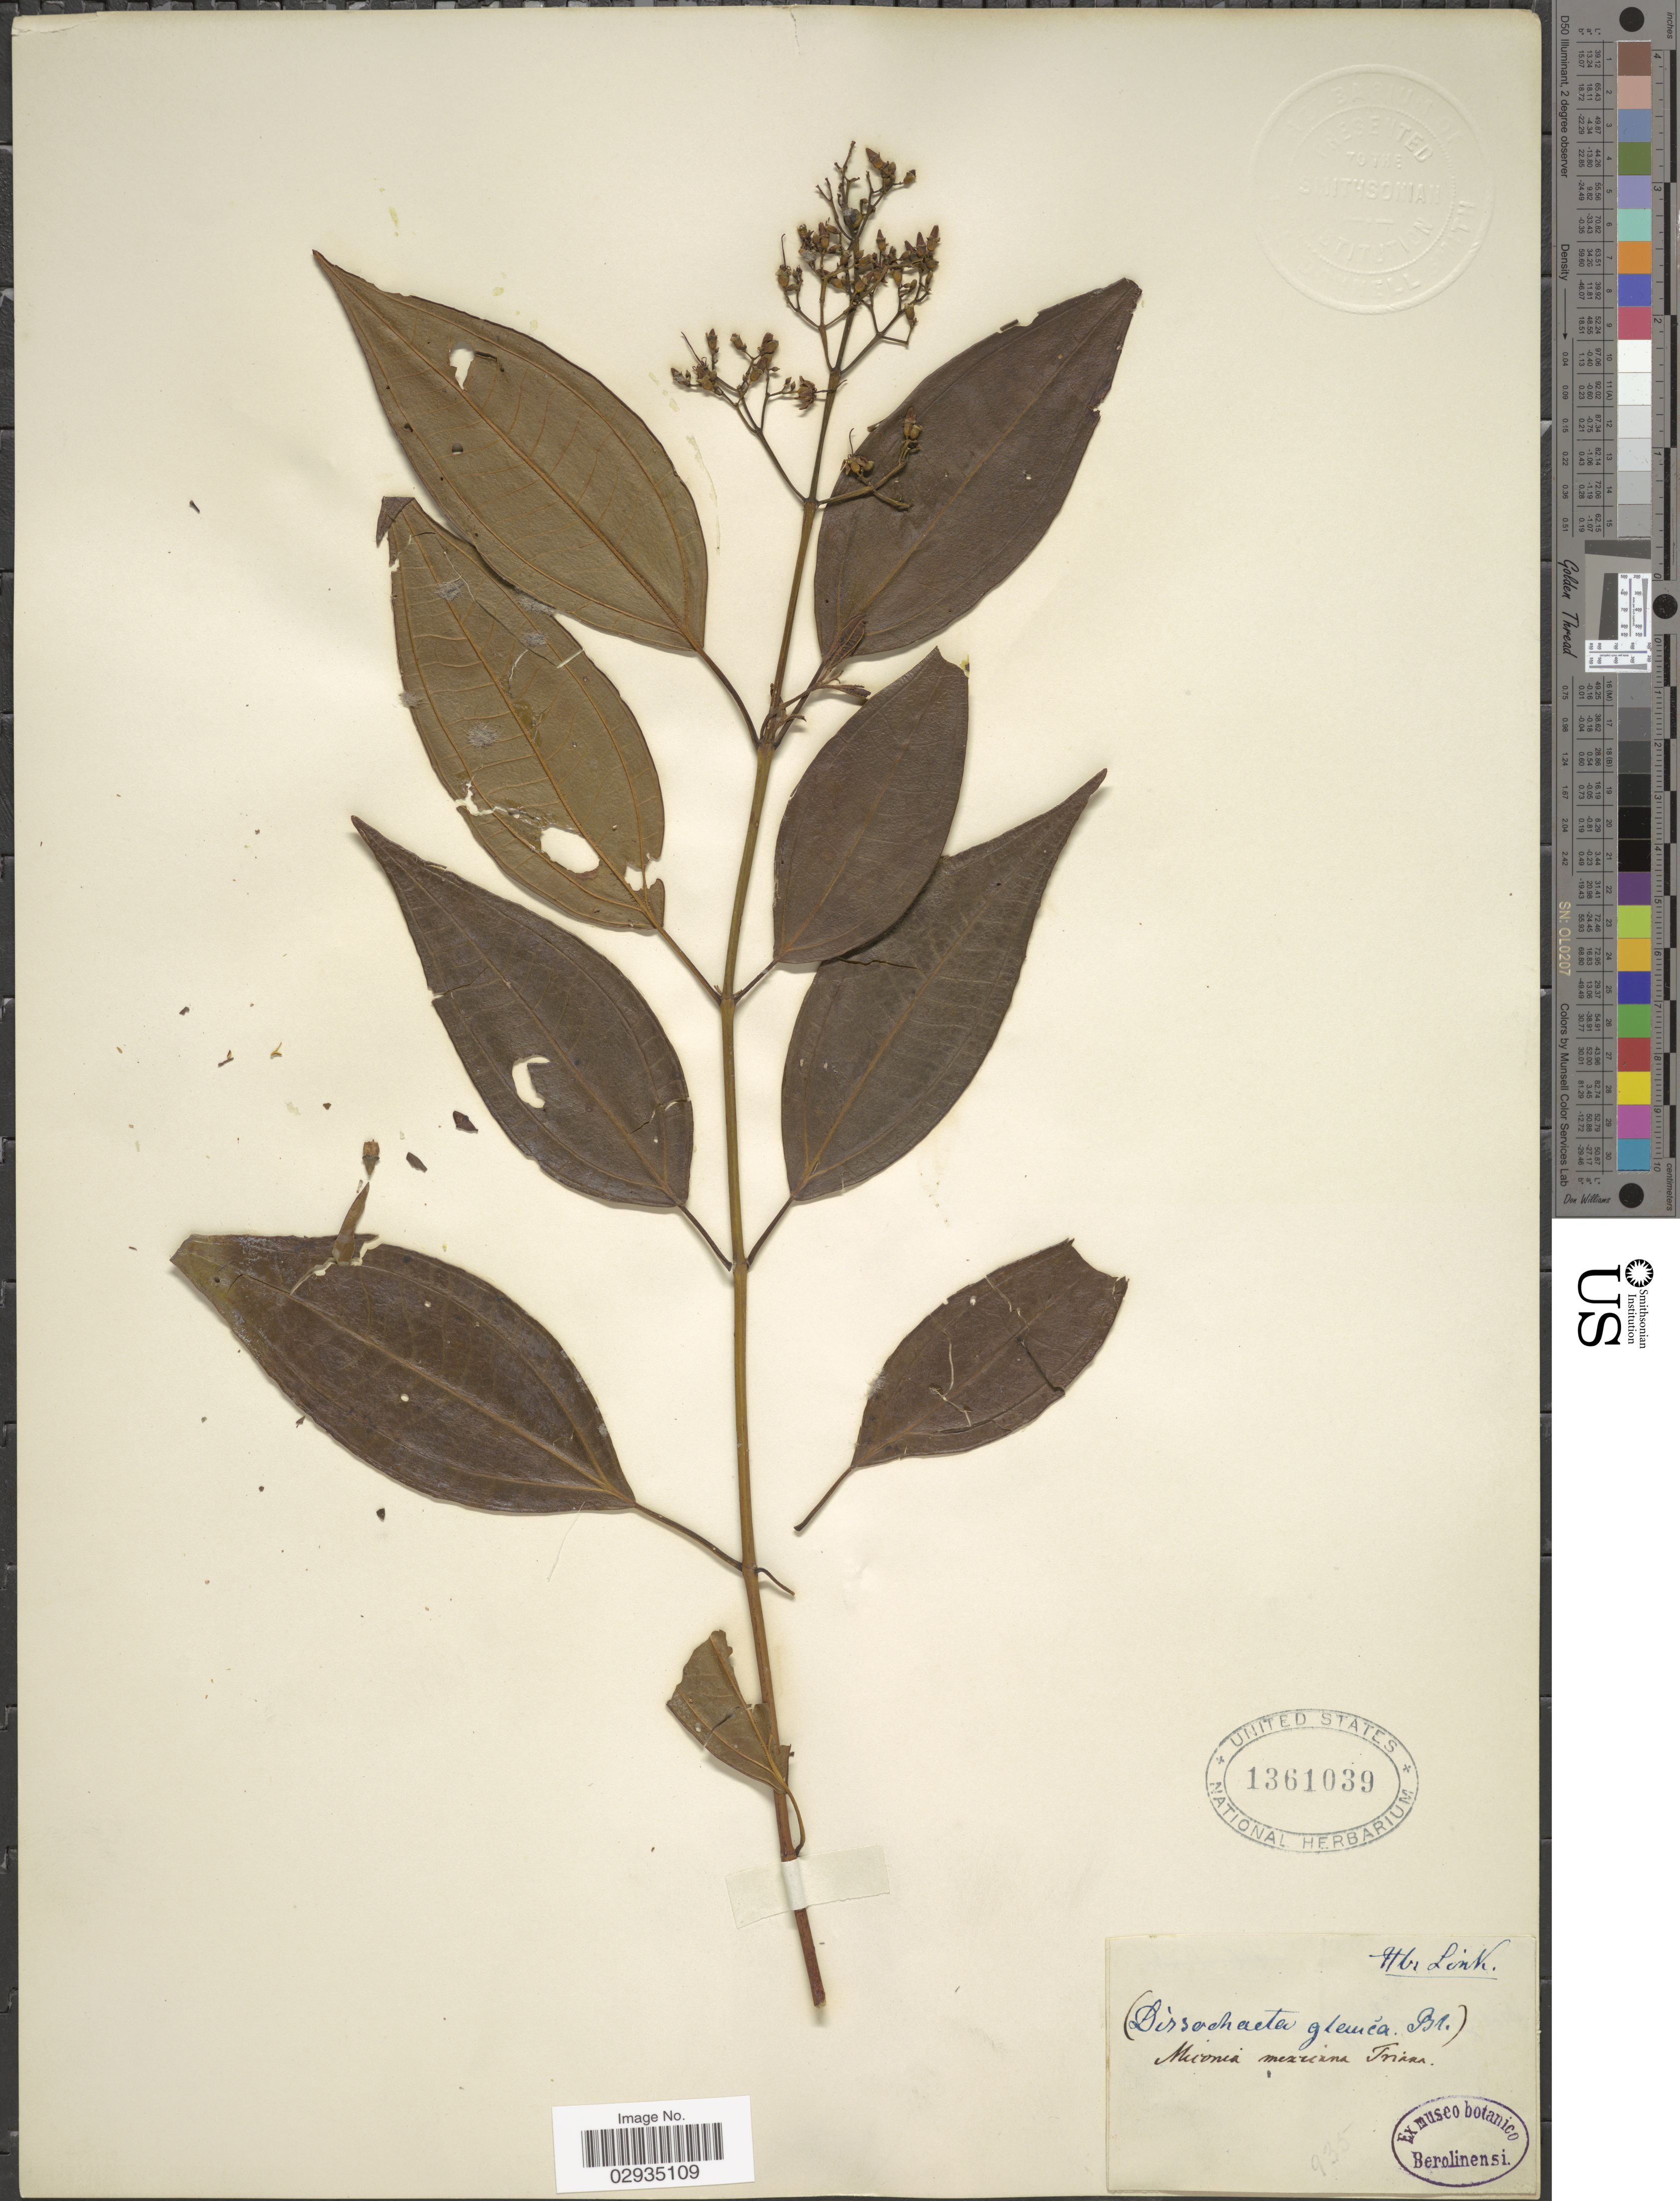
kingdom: Plantae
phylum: Tracheophyta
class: Magnoliopsida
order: Myrtales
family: Melastomataceae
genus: Miconia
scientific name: Miconia mexicana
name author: (Bonpl.) Naudin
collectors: ex herb. Link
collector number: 935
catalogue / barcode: US 1361039